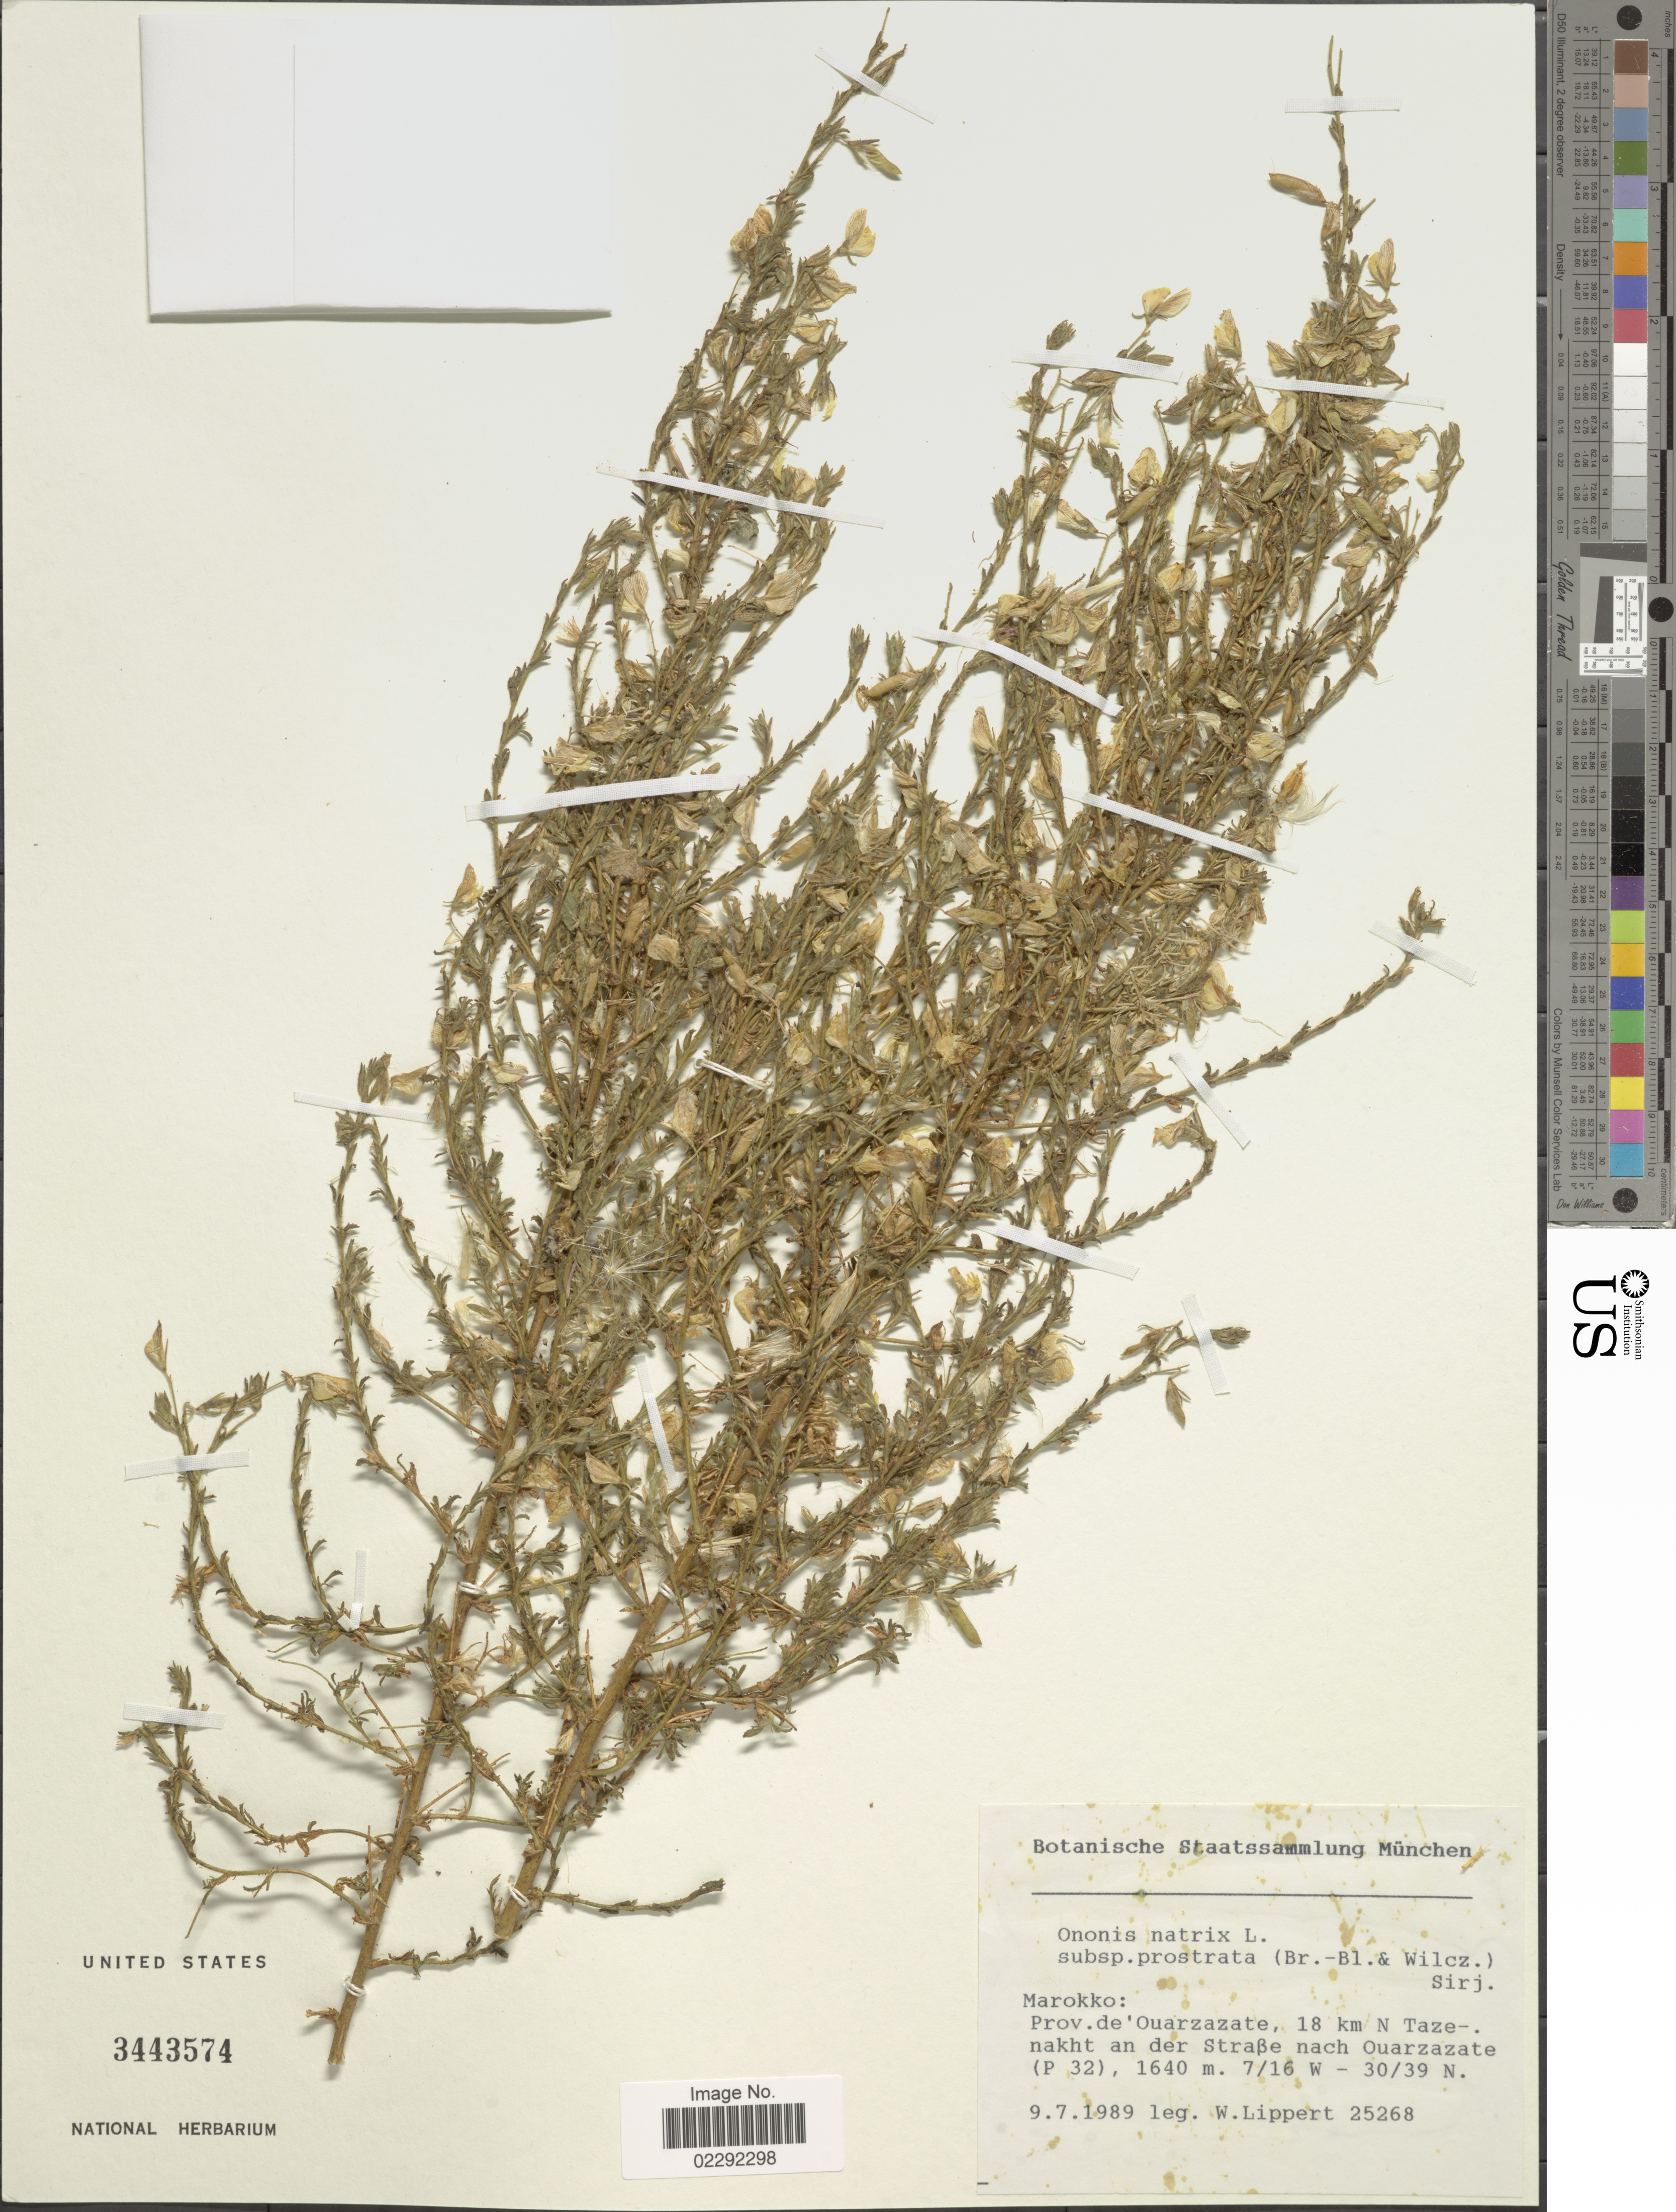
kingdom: Plantae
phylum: Tracheophyta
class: Magnoliopsida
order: Fabales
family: Fabaceae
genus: Ononis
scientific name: Ononis natrix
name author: L.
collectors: W. Lippert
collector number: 25268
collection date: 1989-07-09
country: Morocco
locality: Prov.de 'Ouarzazate: 18 km N Tazenakht an der Straße nach Ouarzazate (P 32)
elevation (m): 1640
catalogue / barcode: US 3443574